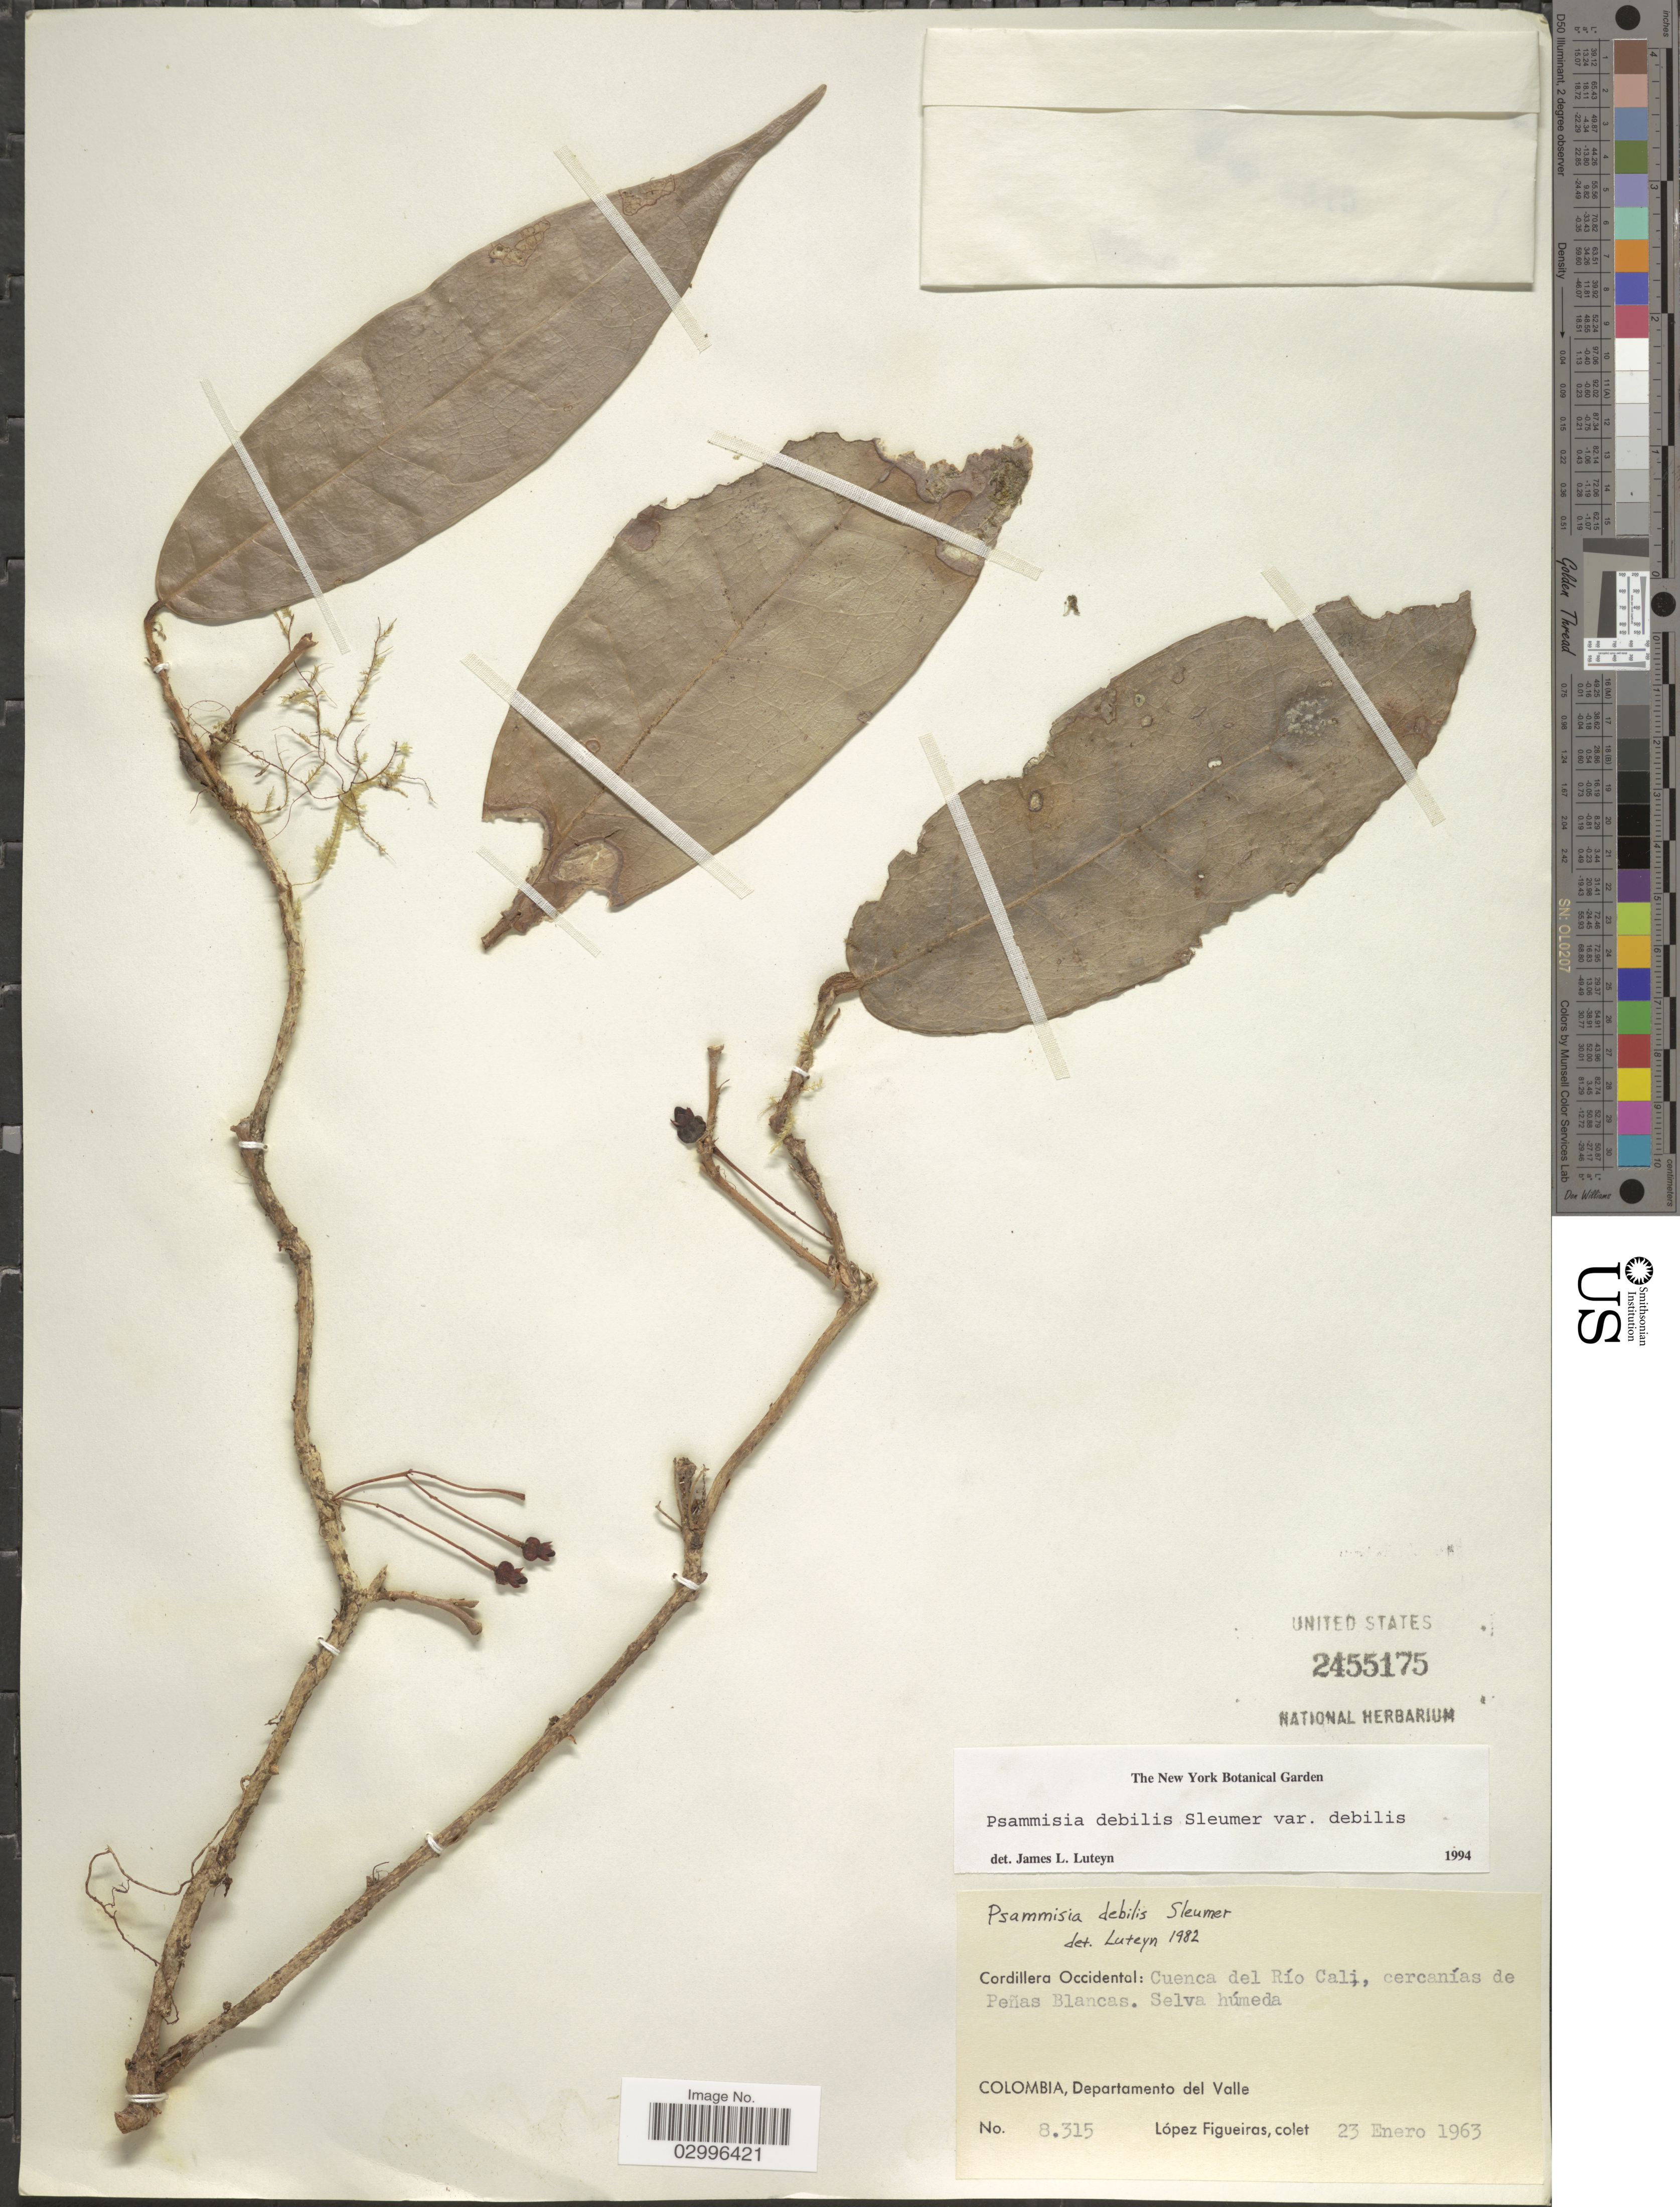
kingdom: Plantae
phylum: Tracheophyta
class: Magnoliopsida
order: Ericales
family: Ericaceae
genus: Psammisia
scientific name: Psammisia debilis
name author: Sleumer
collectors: M. López Figueiras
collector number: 8315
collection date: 1963-01-23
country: Colombia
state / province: Valle del Cauca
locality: Cordillera Occidental: Cuenca del Río Cali, cercanías de Peñas Blancas. Departamento del Valle.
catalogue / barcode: US 2455175